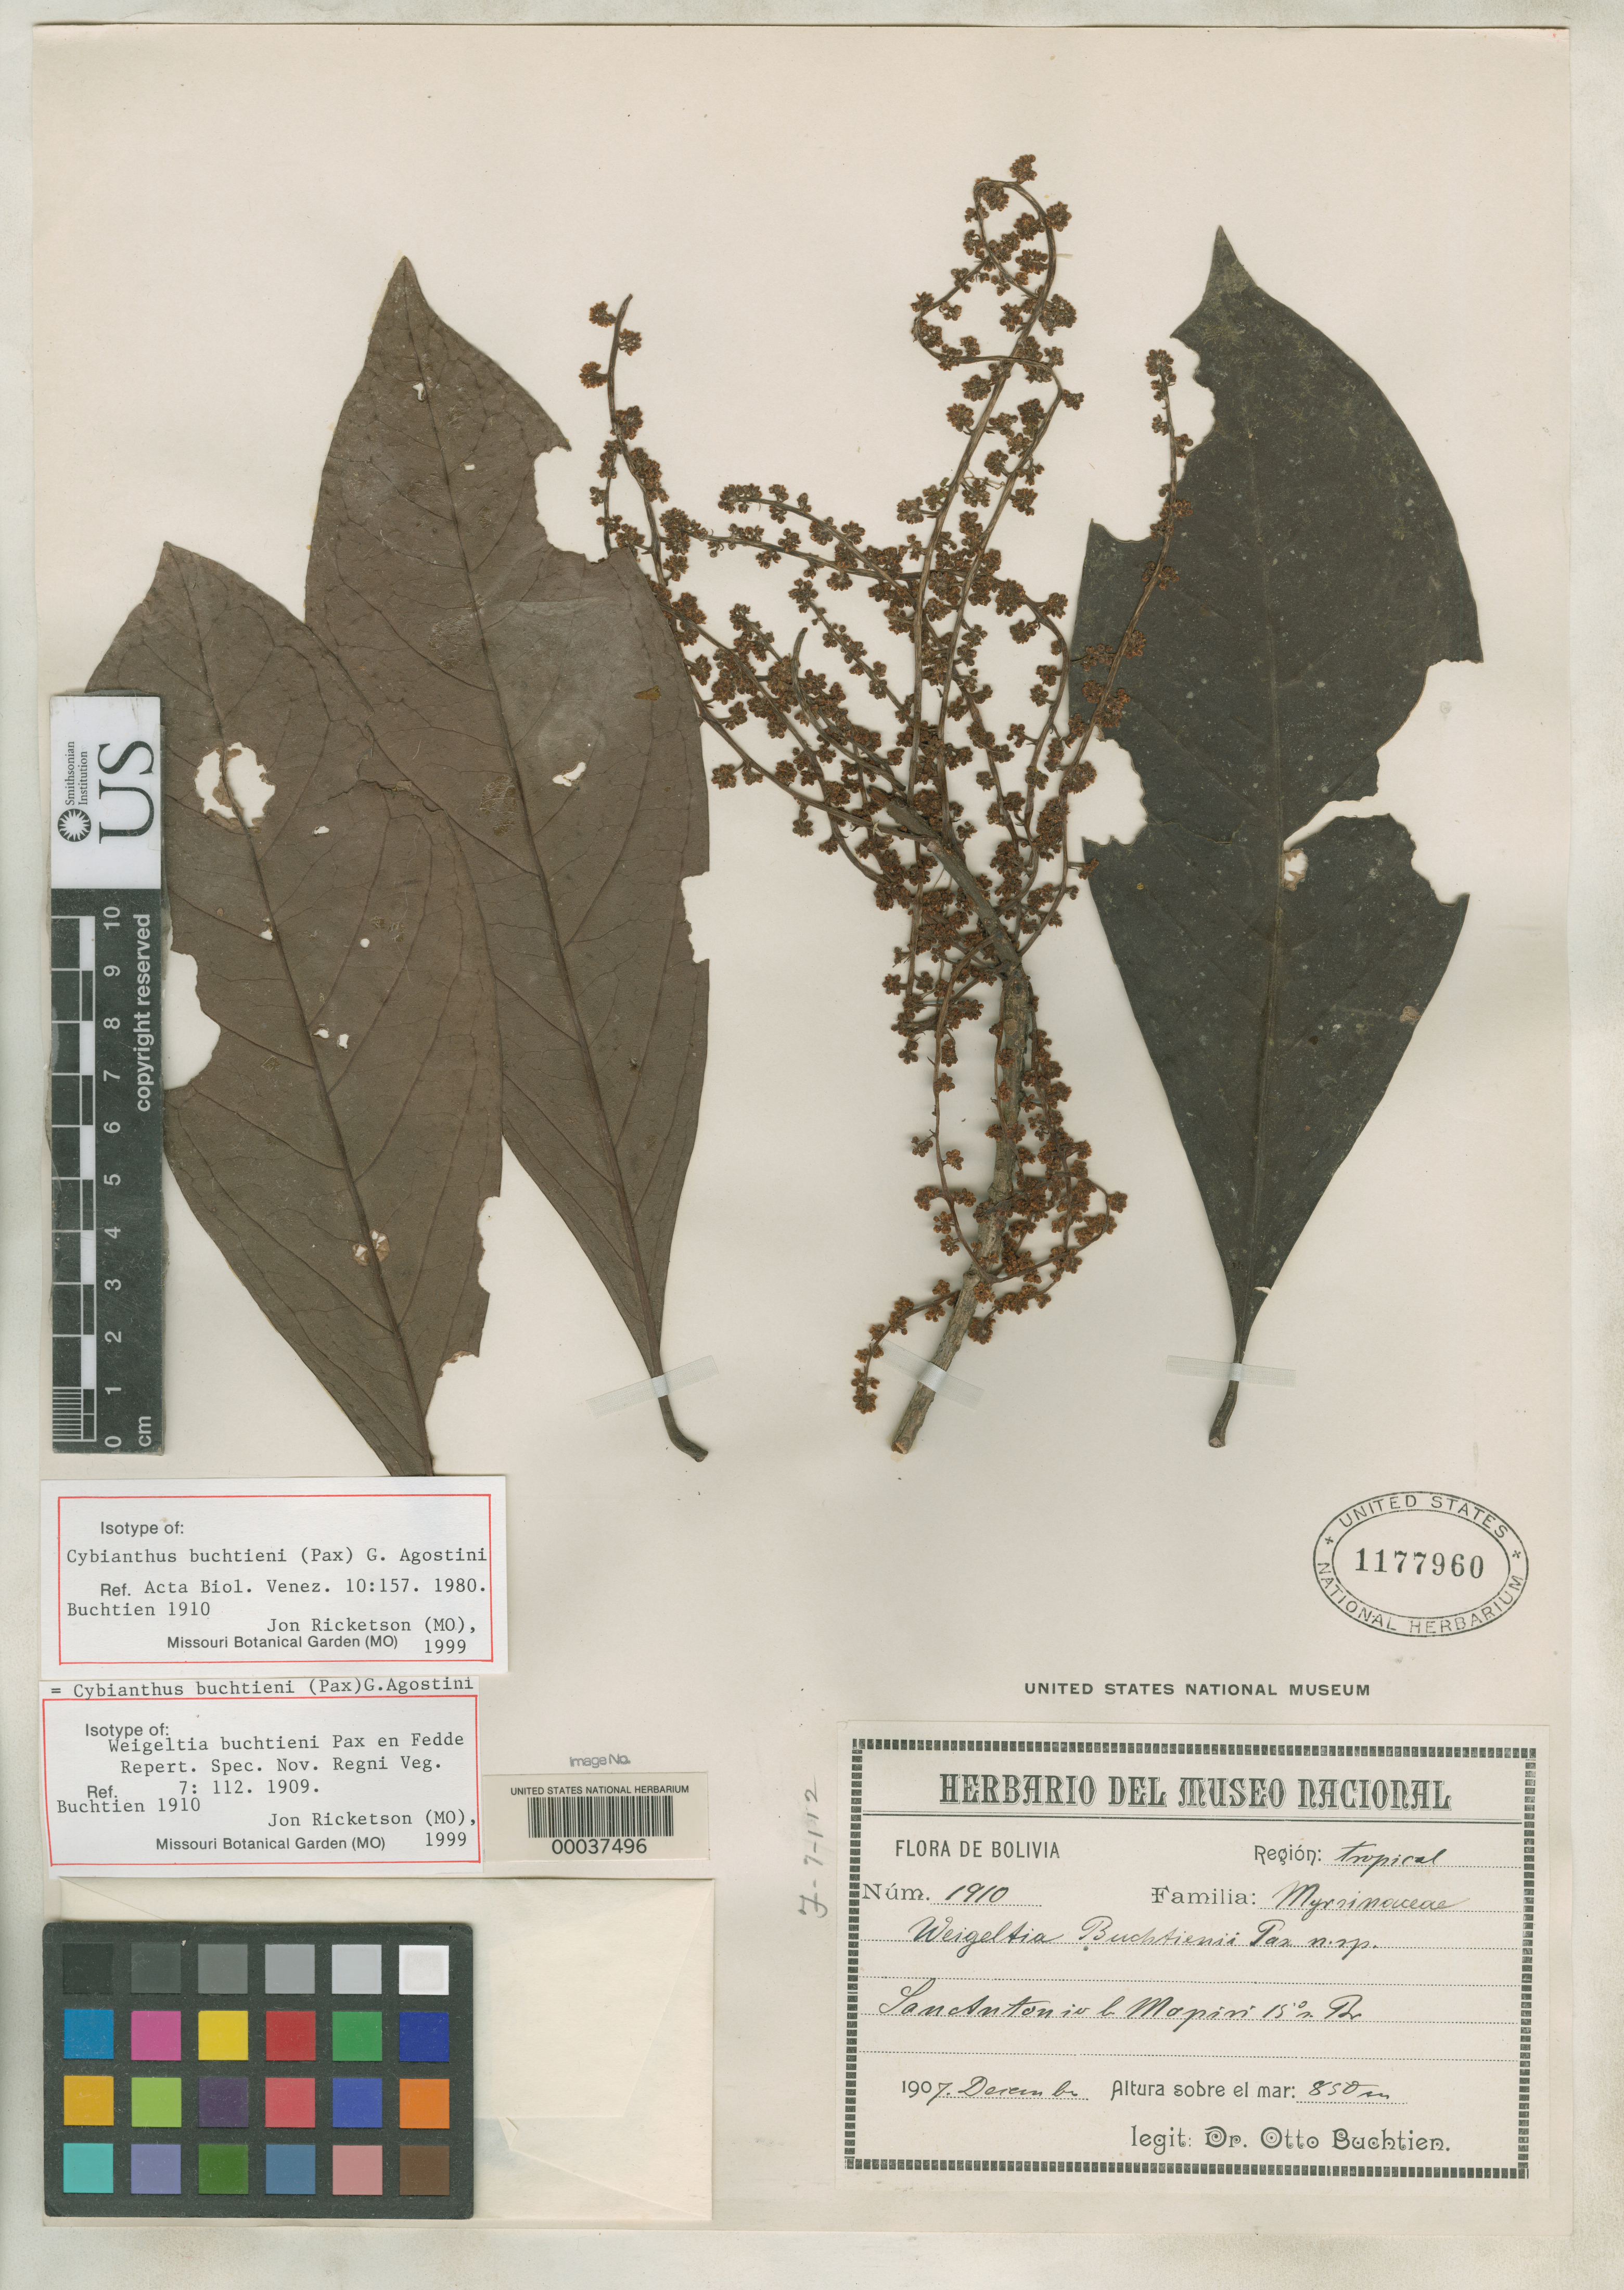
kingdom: Plantae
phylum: Tracheophyta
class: Magnoliopsida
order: Ericales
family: Primulaceae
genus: Weigeltia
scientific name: Weigeltia buchtieni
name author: Pax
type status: Isotype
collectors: O. Buchtien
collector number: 1910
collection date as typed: Dec 1907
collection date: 1907-12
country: Bolivia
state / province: La Paz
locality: San Antonia near Mapiri.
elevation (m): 850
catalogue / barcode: US 1177960